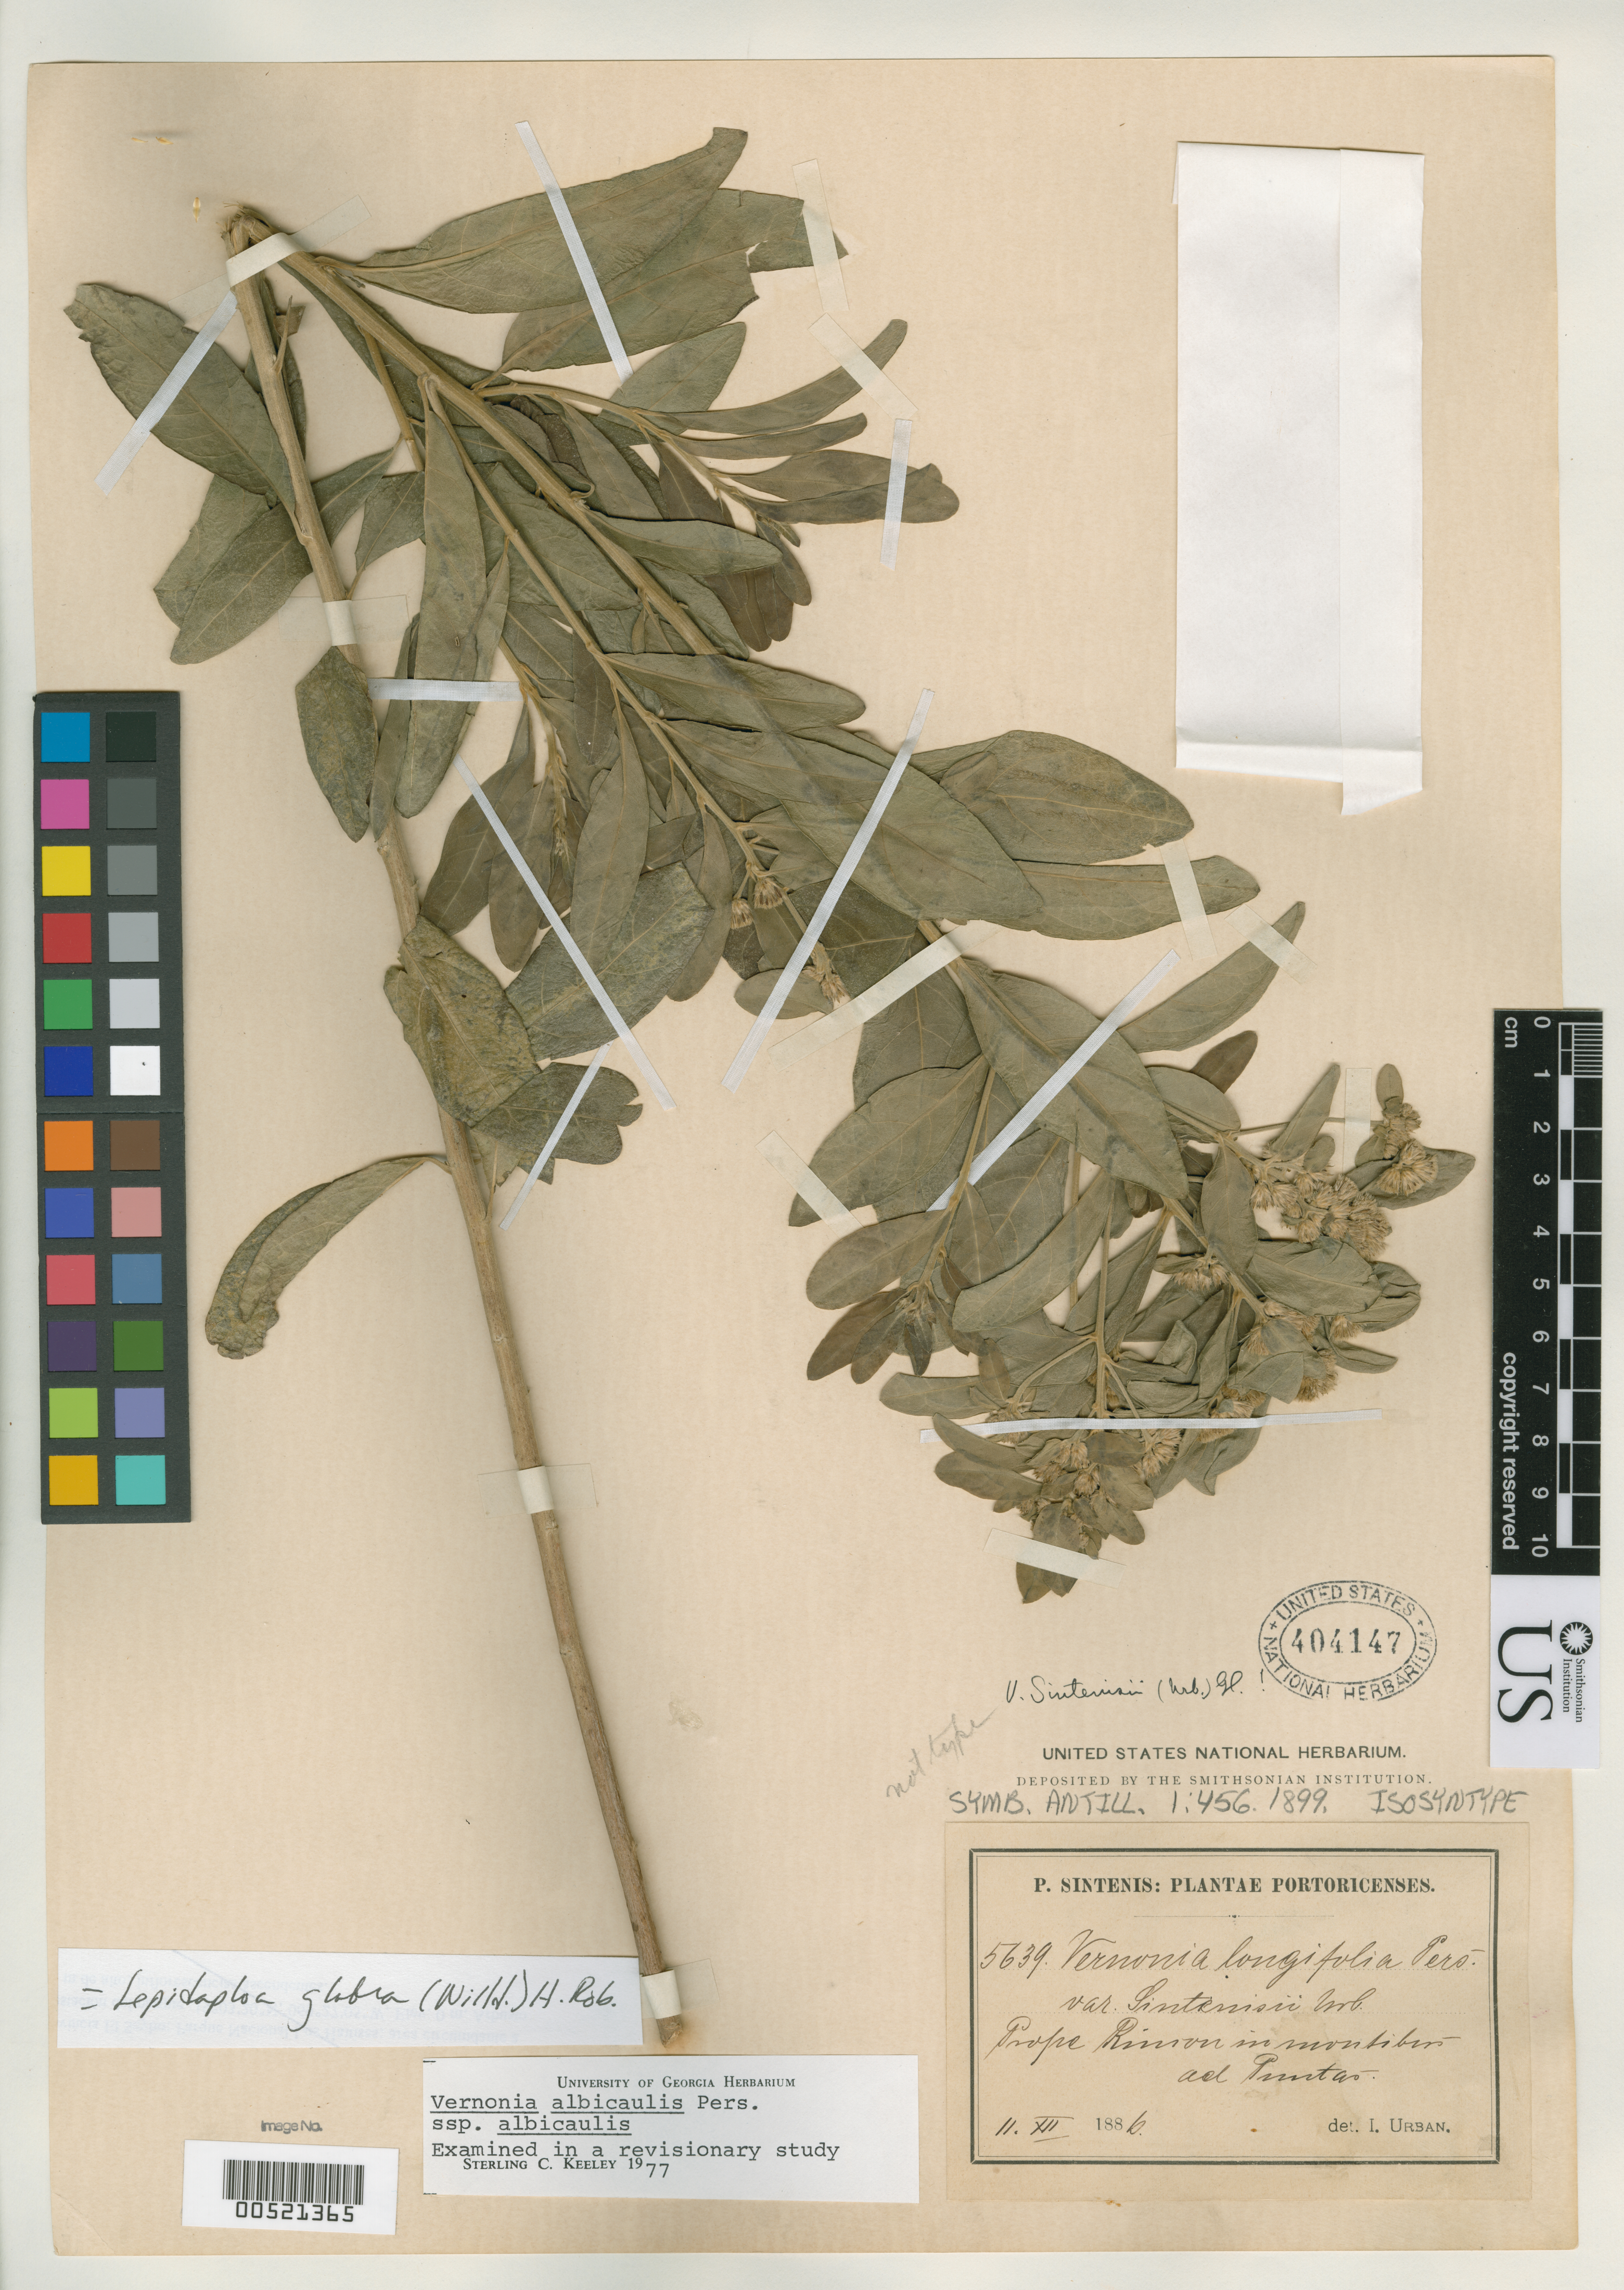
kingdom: Plantae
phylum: Tracheophyta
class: Magnoliopsida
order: Asterales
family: Asteraceae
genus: Vernonia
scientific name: Vernonia longifolia var. sintenisii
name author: Urb.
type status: Isosyntype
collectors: P. Sintenis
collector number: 5639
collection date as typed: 02 Jul 1886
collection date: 1886-07-02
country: Puerto Rico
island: Greater Antilles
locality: Prope Rincon in montibus ad Puntas. [Near Rincon in mountains towards Puntas (capes?)]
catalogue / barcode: US 404147